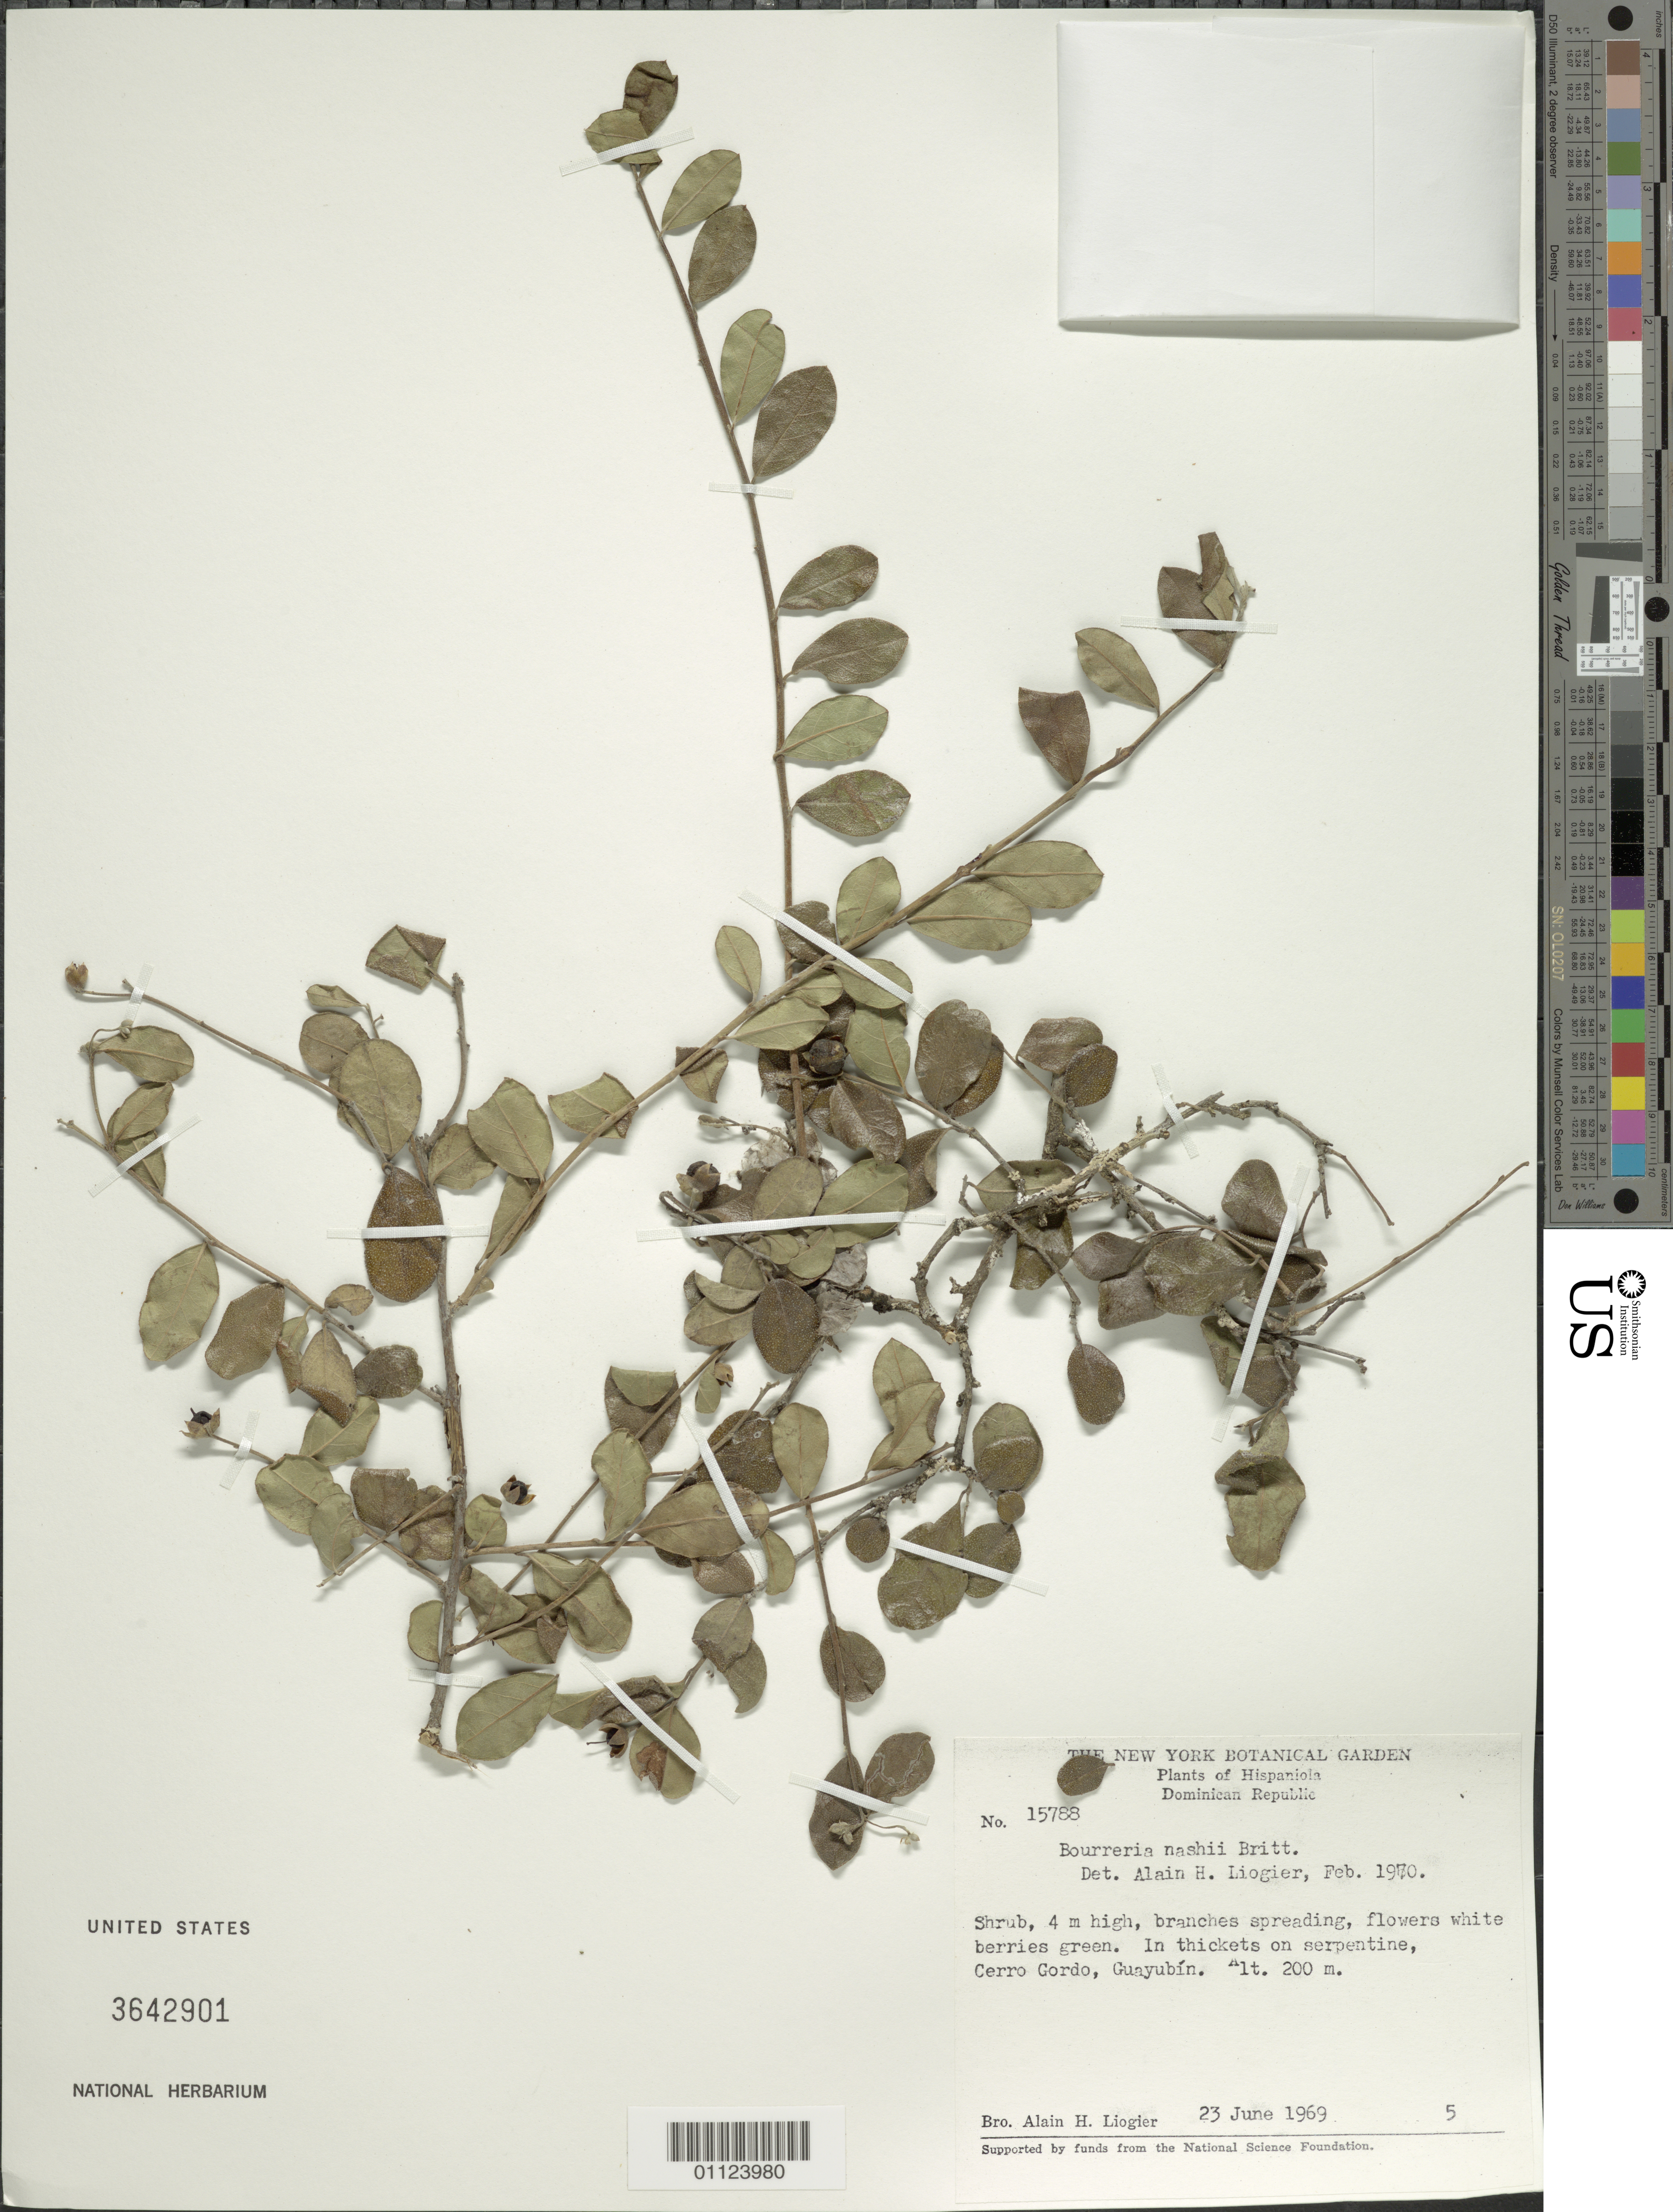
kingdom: Plantae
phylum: Tracheophyta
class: Magnoliopsida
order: Boraginales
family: Ehretiaceae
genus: Bourreria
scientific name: Bourreria nashii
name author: Britton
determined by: Liogier, Alain H.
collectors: A. H. Liogier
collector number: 15788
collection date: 1969-06-23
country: Dominican Republic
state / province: Monte Cristi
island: Hispaniola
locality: Cerro Gordo, Guayubín.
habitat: In thickets on serpentine.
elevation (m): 200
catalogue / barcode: US 3642901